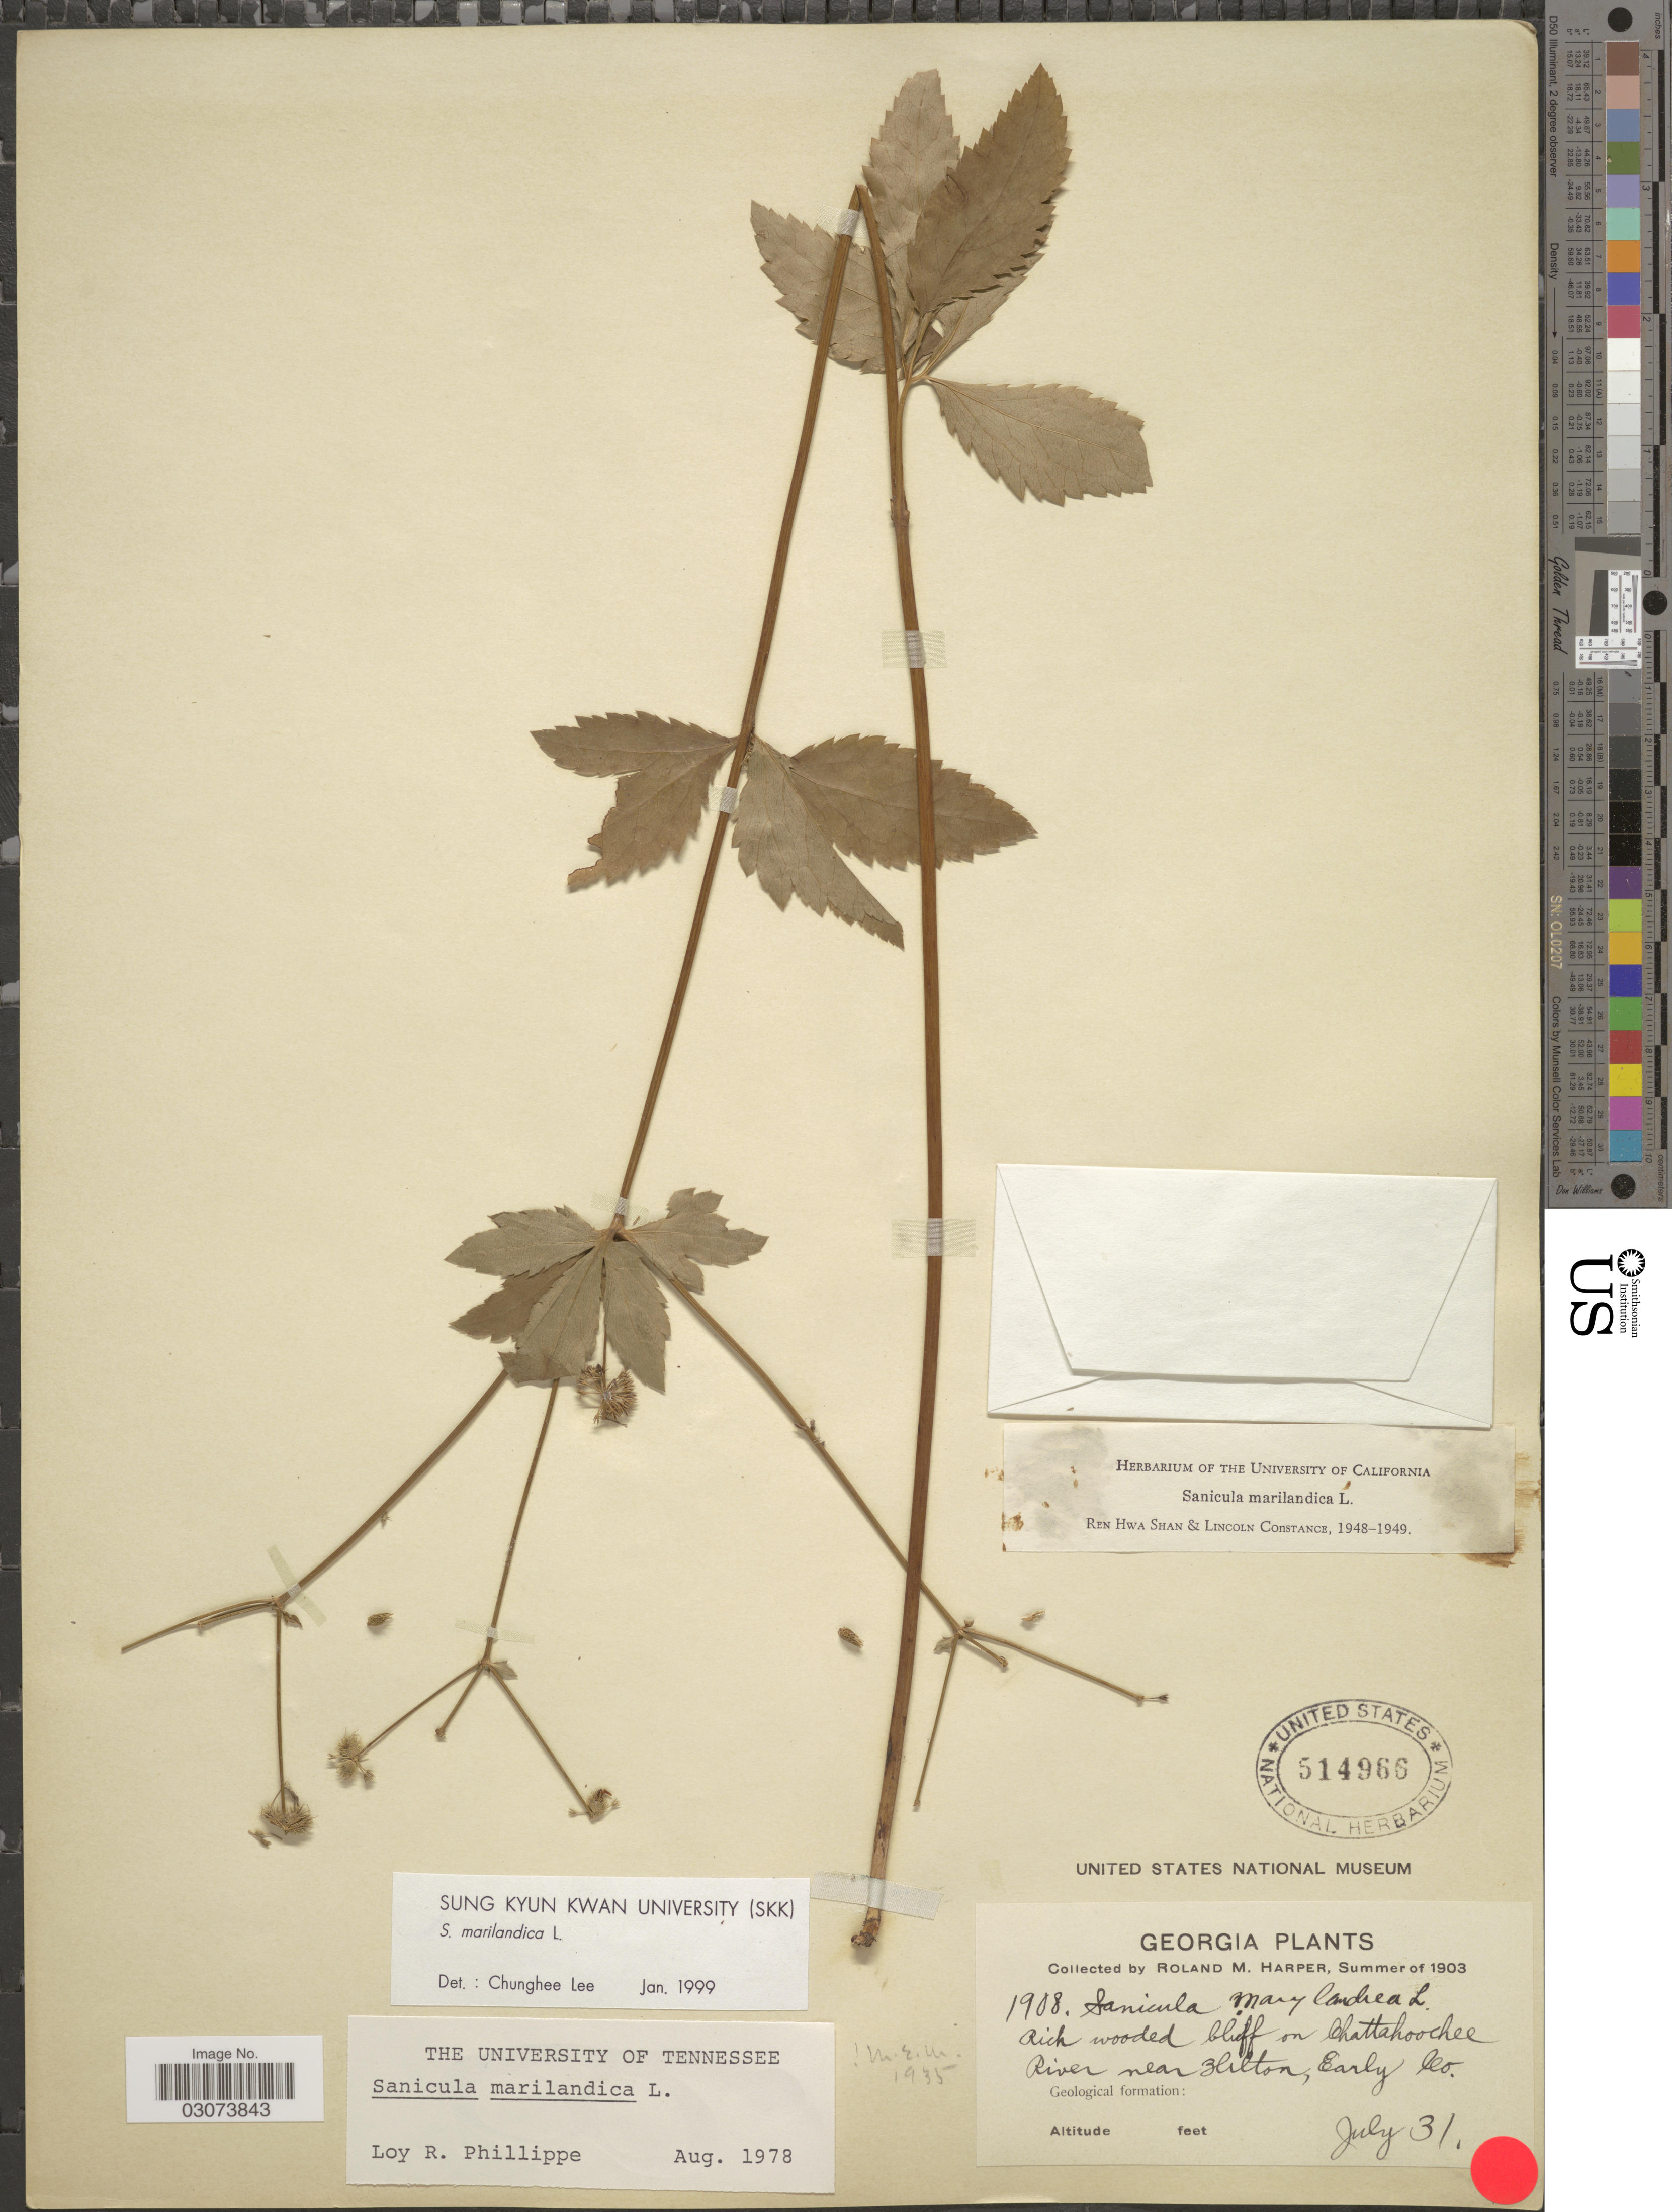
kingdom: Plantae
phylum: Tracheophyta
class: Magnoliopsida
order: Apiales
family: Apiaceae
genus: Sanicula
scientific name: Sanicula marilandica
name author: L.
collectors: R. M. Harper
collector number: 1908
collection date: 1903-07-31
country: United States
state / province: Georgia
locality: Cliff on Chattahoochee River near Hilton, Early Co.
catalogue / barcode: US 514966